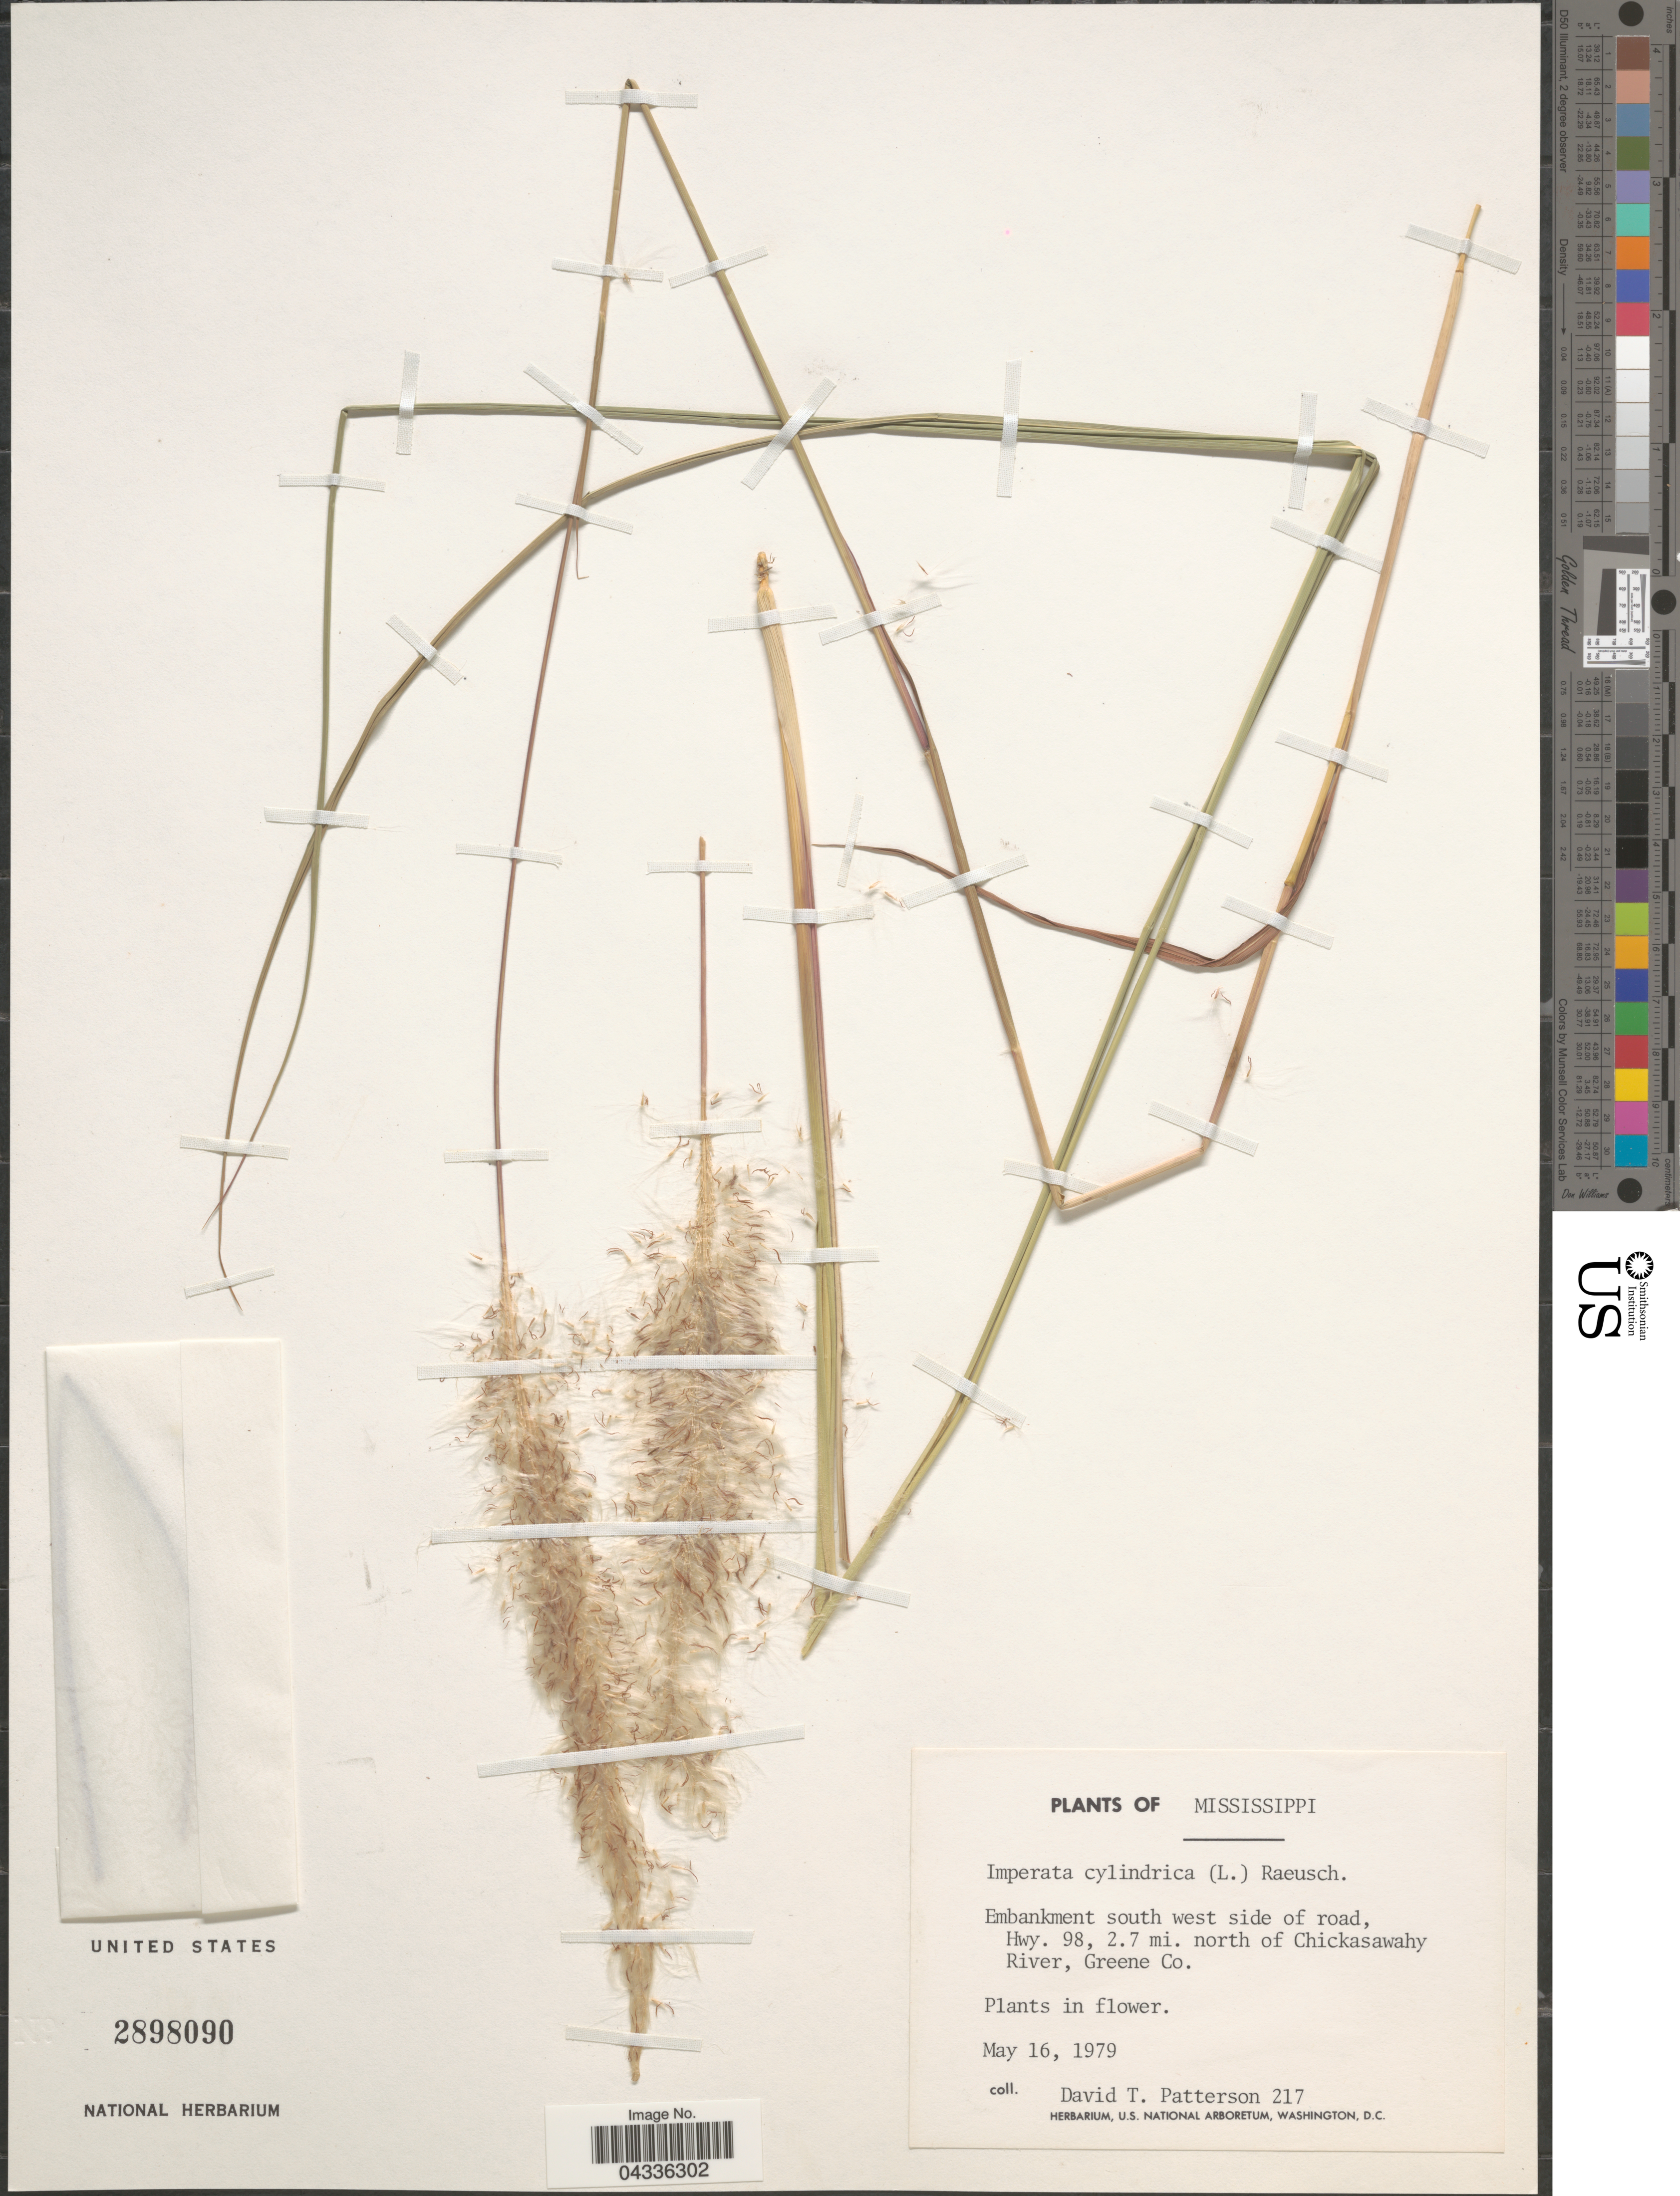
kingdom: Plantae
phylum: Tracheophyta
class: Liliopsida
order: Poales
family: Poaceae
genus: Imperata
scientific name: Imperata cylindrica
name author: (L.) P. Beauv.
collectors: D. Patterson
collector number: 217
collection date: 1979-05-16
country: United States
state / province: Mississippi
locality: Embankment south west side of road, Hwy. 98, 2.7 mi. north of Chickasawahy River, Greene Co.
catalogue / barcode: US 2898090